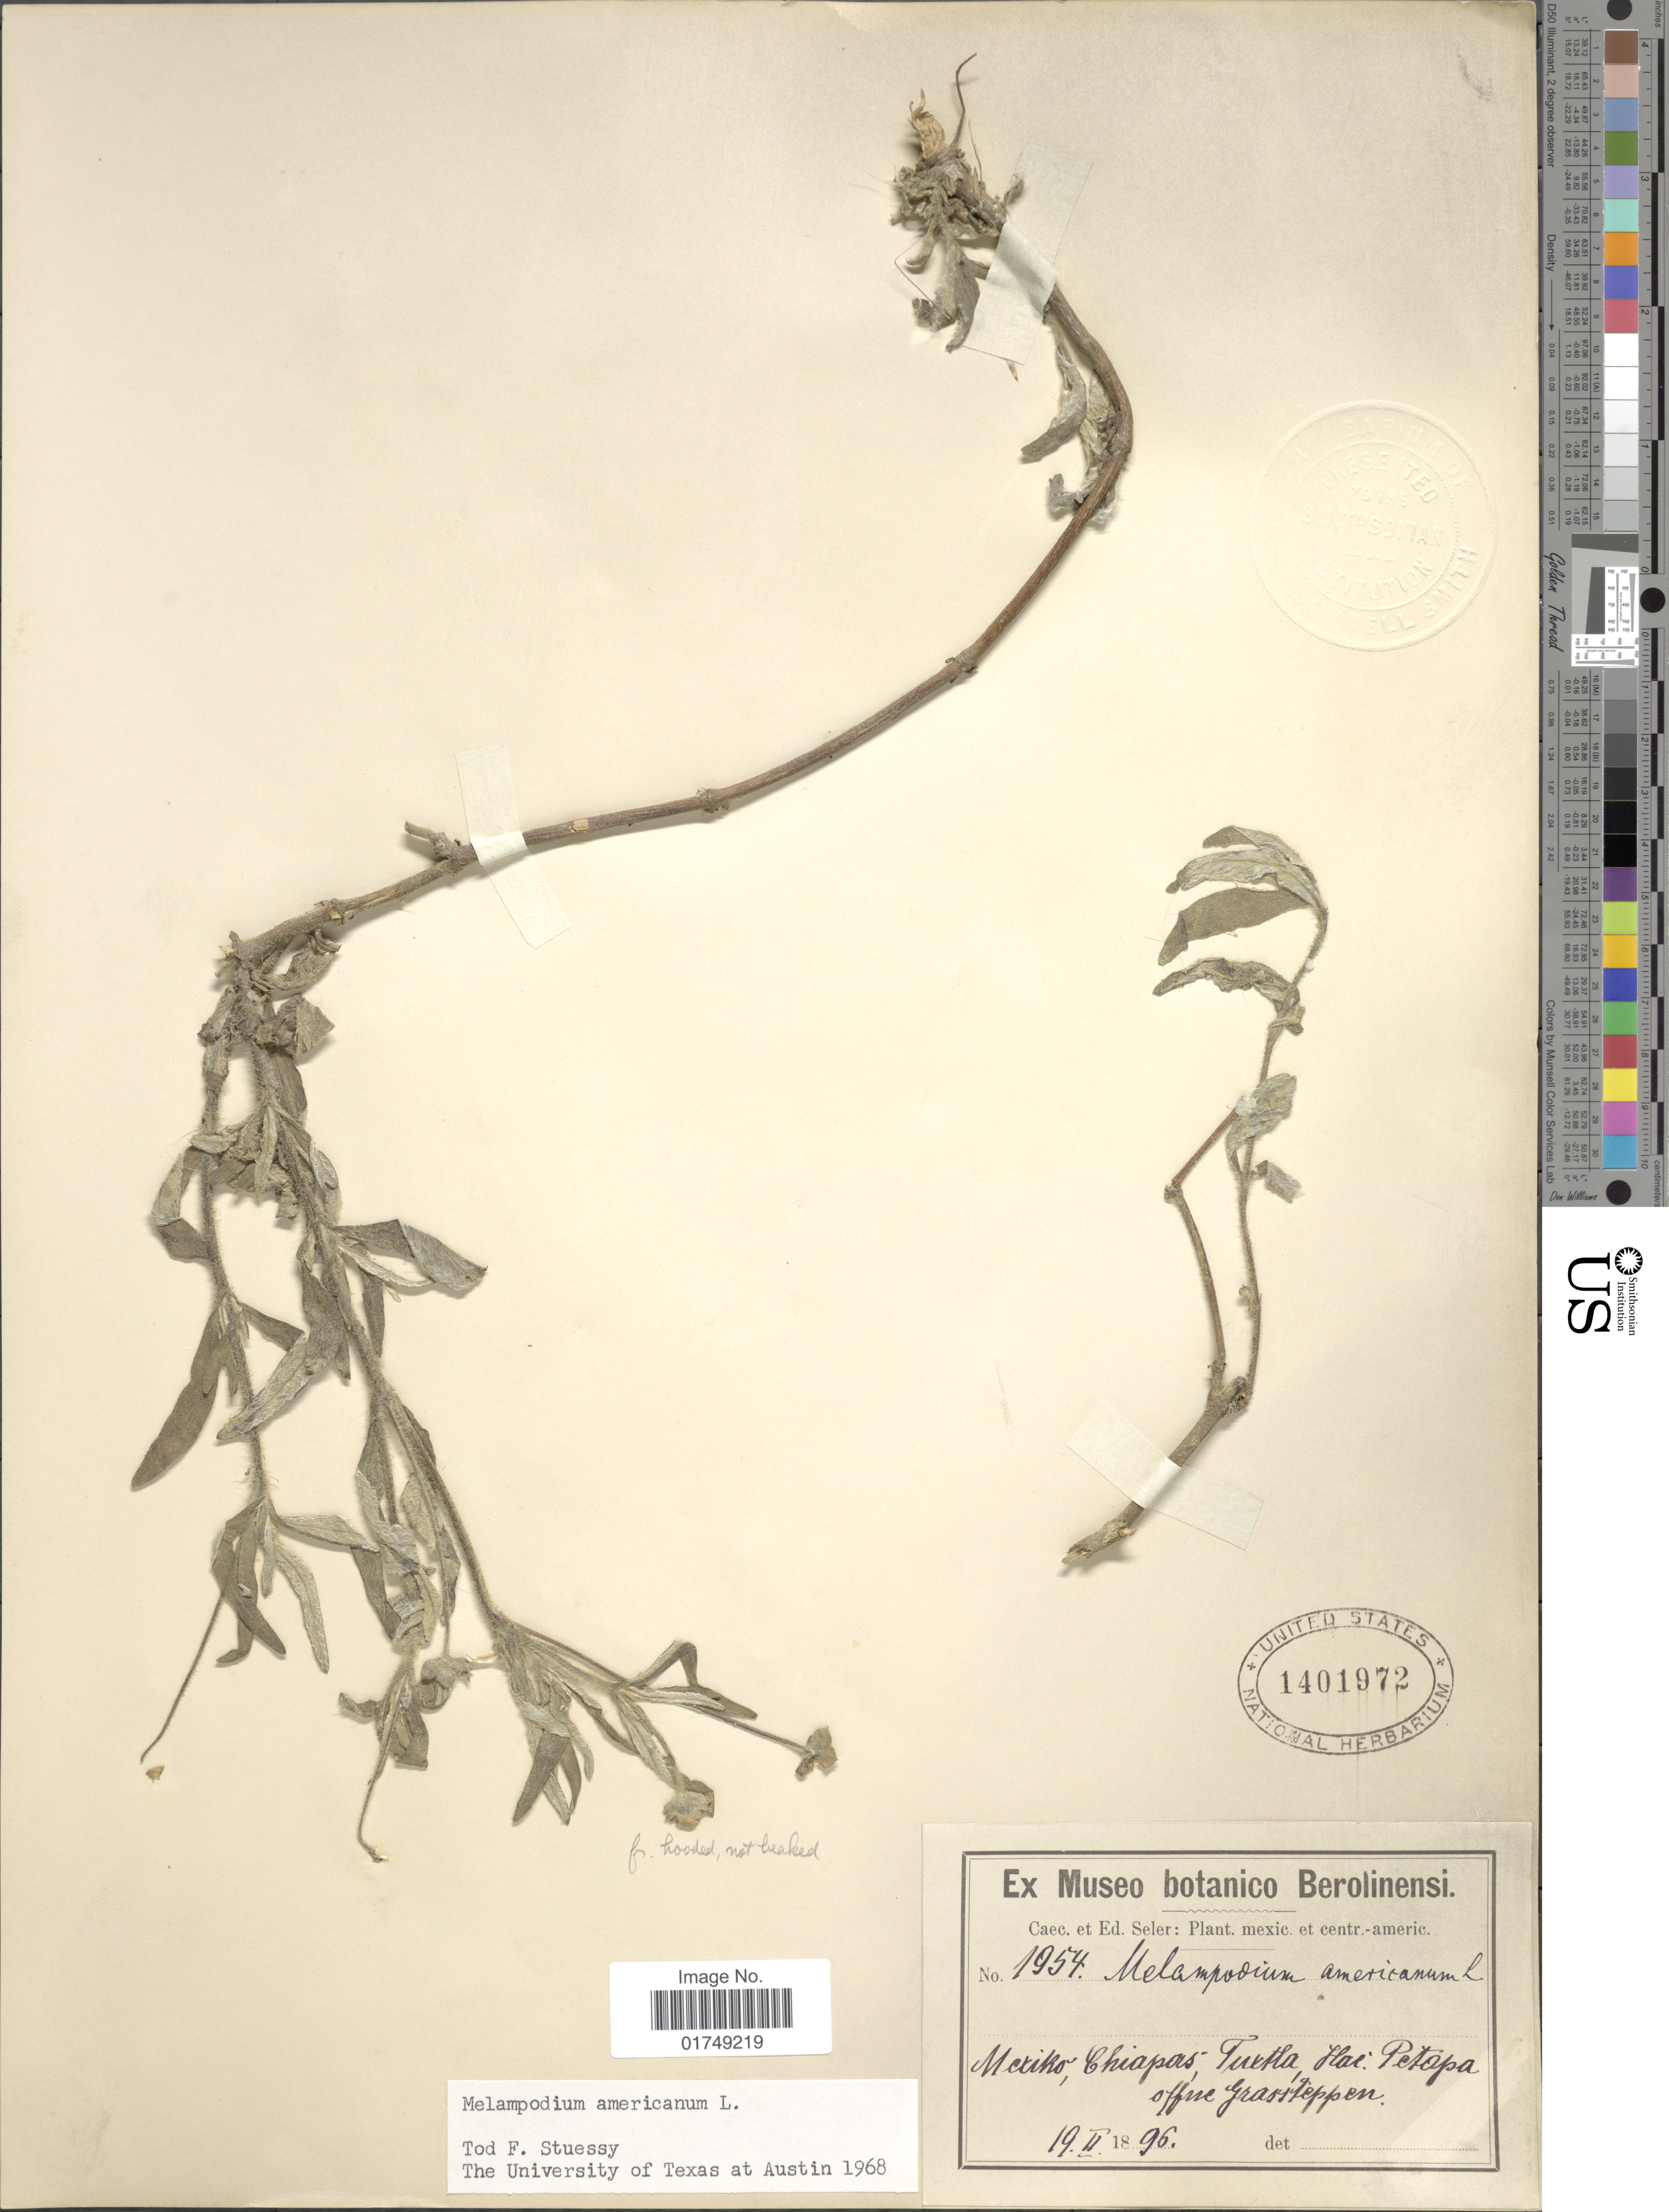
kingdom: Plantae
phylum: Tracheophyta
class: Magnoliopsida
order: Asterales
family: Asteraceae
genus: Melampodium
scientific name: Melampodium americanum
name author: L.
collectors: C. Seler & E. G. Seler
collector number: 1954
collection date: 1896-02-19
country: Mexico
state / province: Chiapas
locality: Tuxtla, Hai Petapa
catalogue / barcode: US 1401972